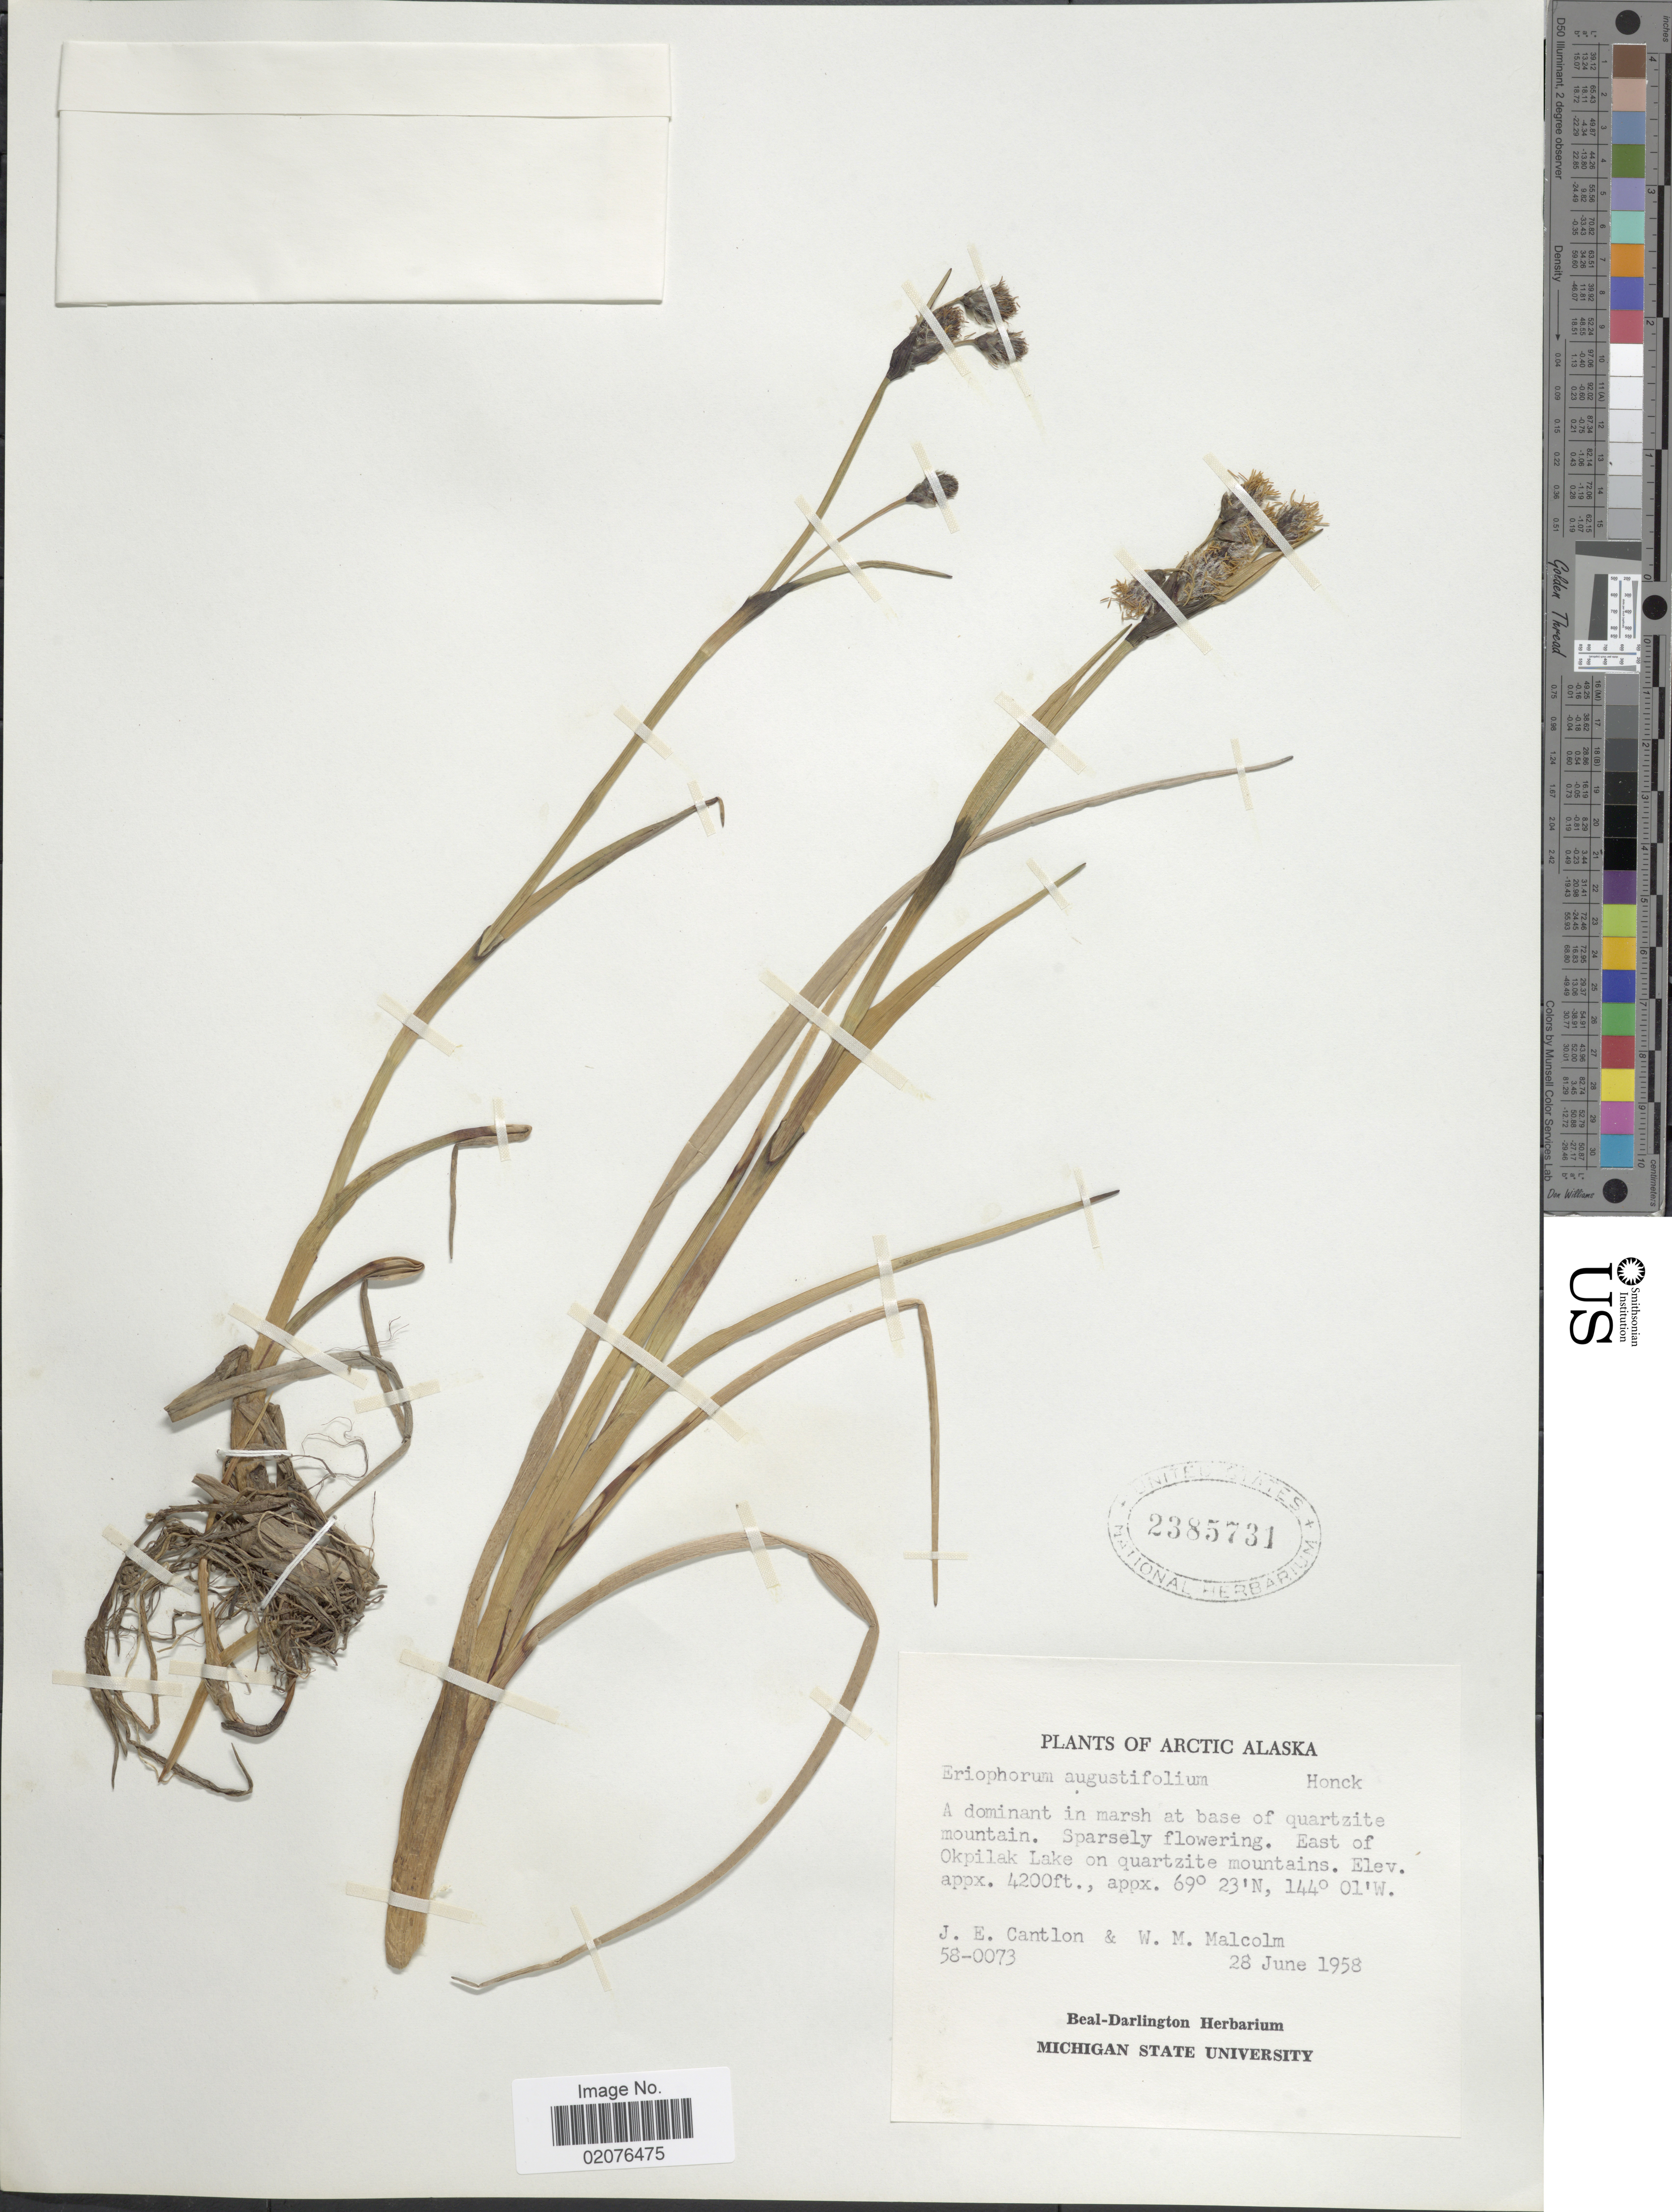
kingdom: Plantae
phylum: Tracheophyta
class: Liliopsida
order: Poales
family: Cyperaceae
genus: Eriophorum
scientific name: Eriophorum angustifolium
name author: Honck.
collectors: J. Cantlon & W. Malcolm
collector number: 58-0073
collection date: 1958-06-28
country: United States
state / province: Alaska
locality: Arctic Alaska, East of Okpilak Lake on quartzite mountains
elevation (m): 1280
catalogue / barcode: US 2385731